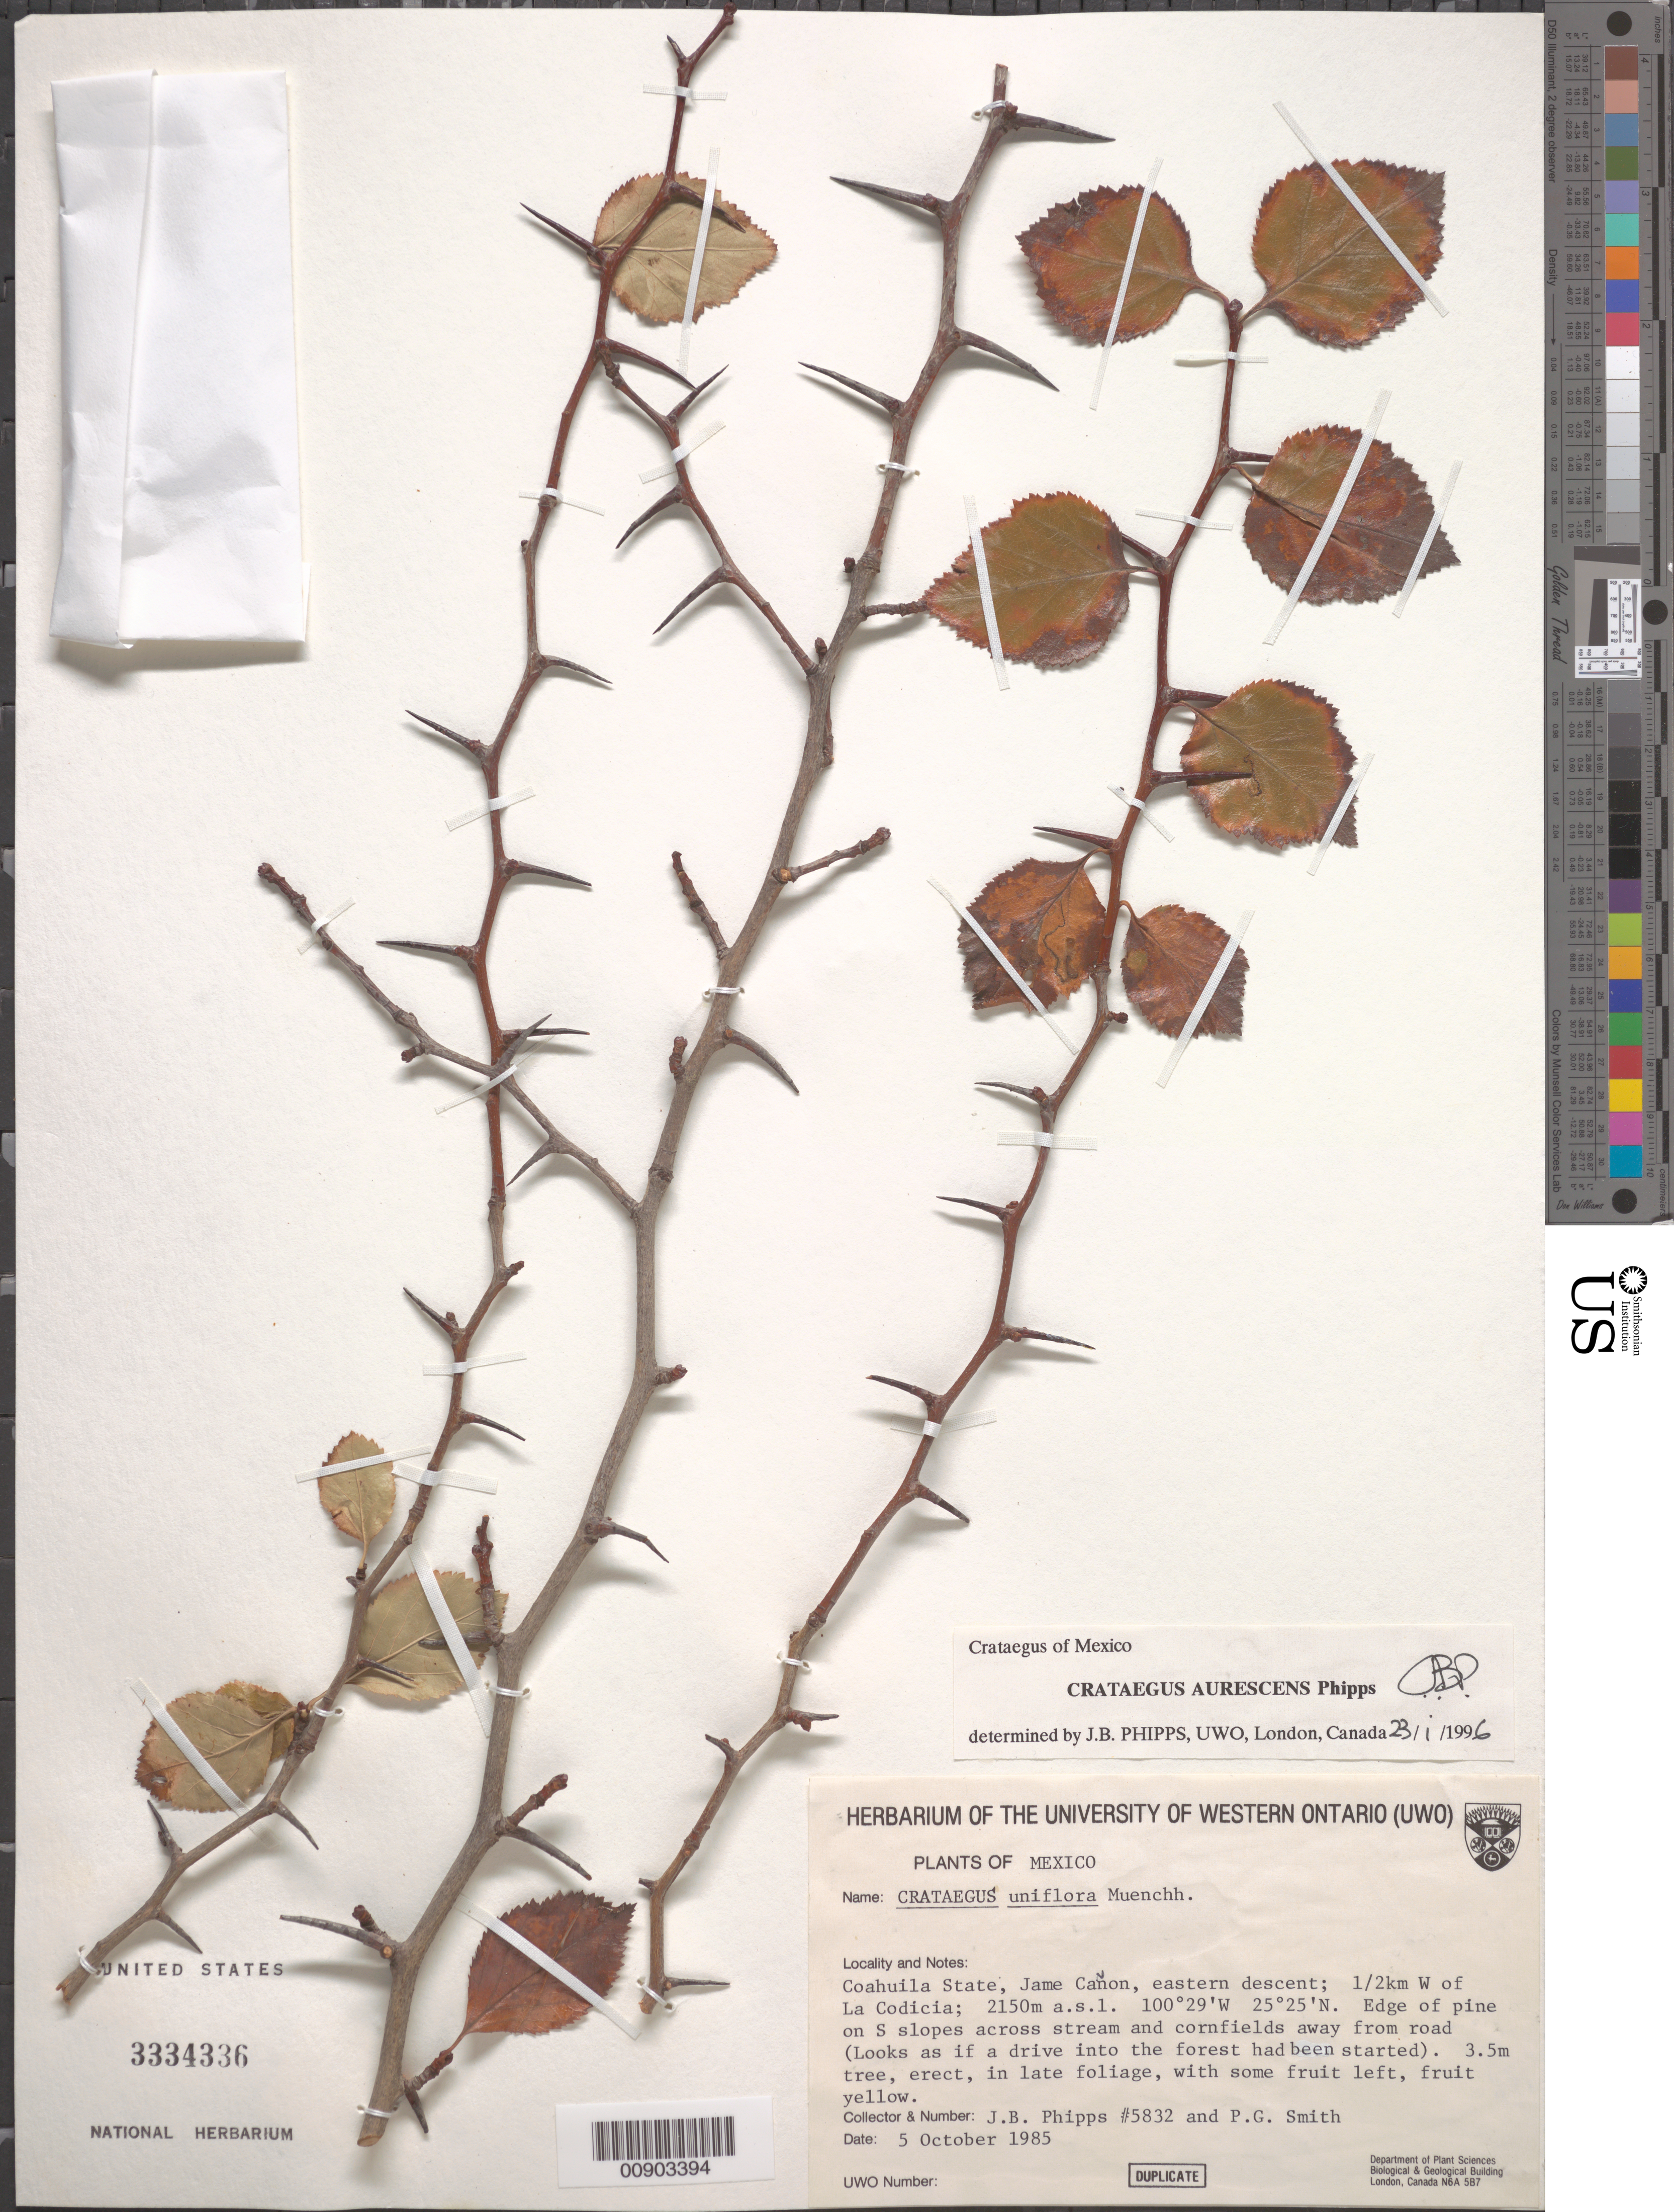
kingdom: Plantae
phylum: Tracheophyta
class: Magnoliopsida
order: Rosales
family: Rosaceae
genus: Crataegus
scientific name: Crataegus aurescens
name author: J.B. Phipps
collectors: J. Phipps & P. Smith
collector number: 5832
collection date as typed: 05 Oct 1985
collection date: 1985-10-05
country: Mexico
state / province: Coahuila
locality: Coahuila State, Jame Cañon, eastern descent; ½ km. W of La Codicia.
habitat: Edge of pine on S slopes across stream and cornfields away from road (Looks as if a drive into the forest had been started).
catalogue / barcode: US 3334336